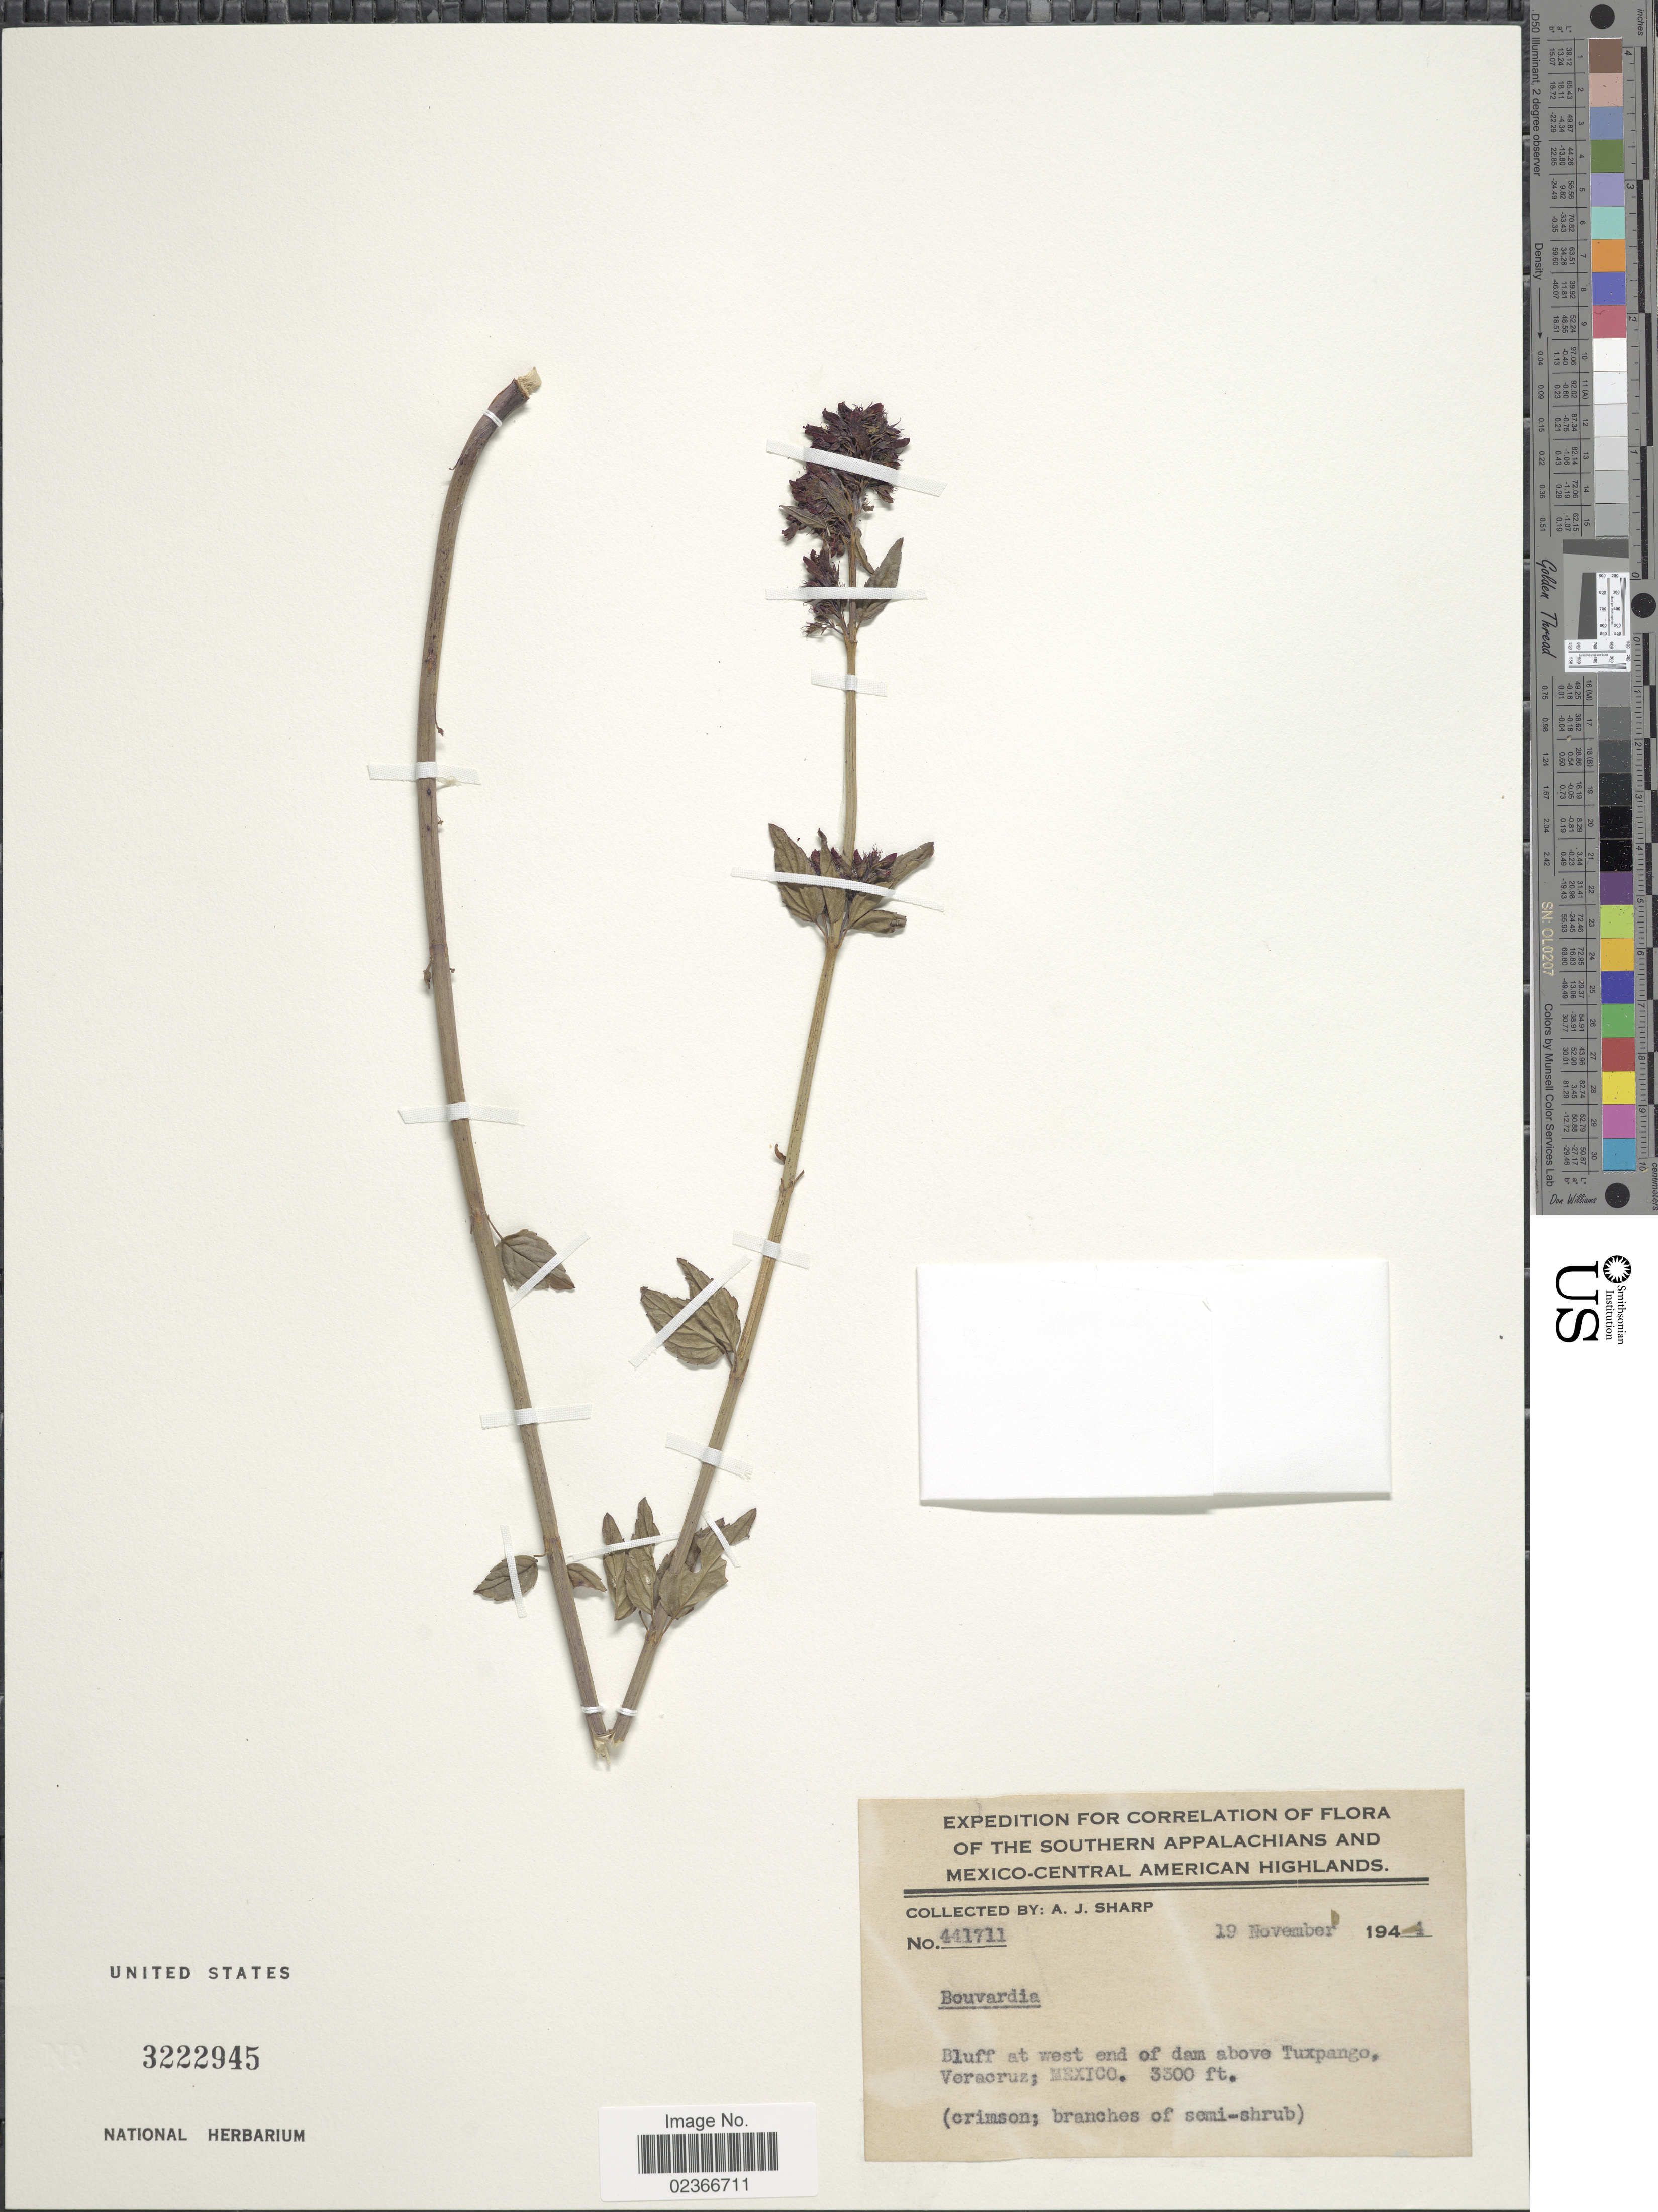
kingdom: Plantae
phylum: Tracheophyta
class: Magnoliopsida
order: Gentianales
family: Rubiaceae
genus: Bouvardia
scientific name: Bouvardia sp.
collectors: A. J. Sharp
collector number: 441711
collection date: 1944-11-19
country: Mexico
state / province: Veracruz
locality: Southern Appalachians and Mexico-Central American Highlands. Bluff at west end of dam above Tuxpango, Veracruz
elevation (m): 1006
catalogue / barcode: US 3222945